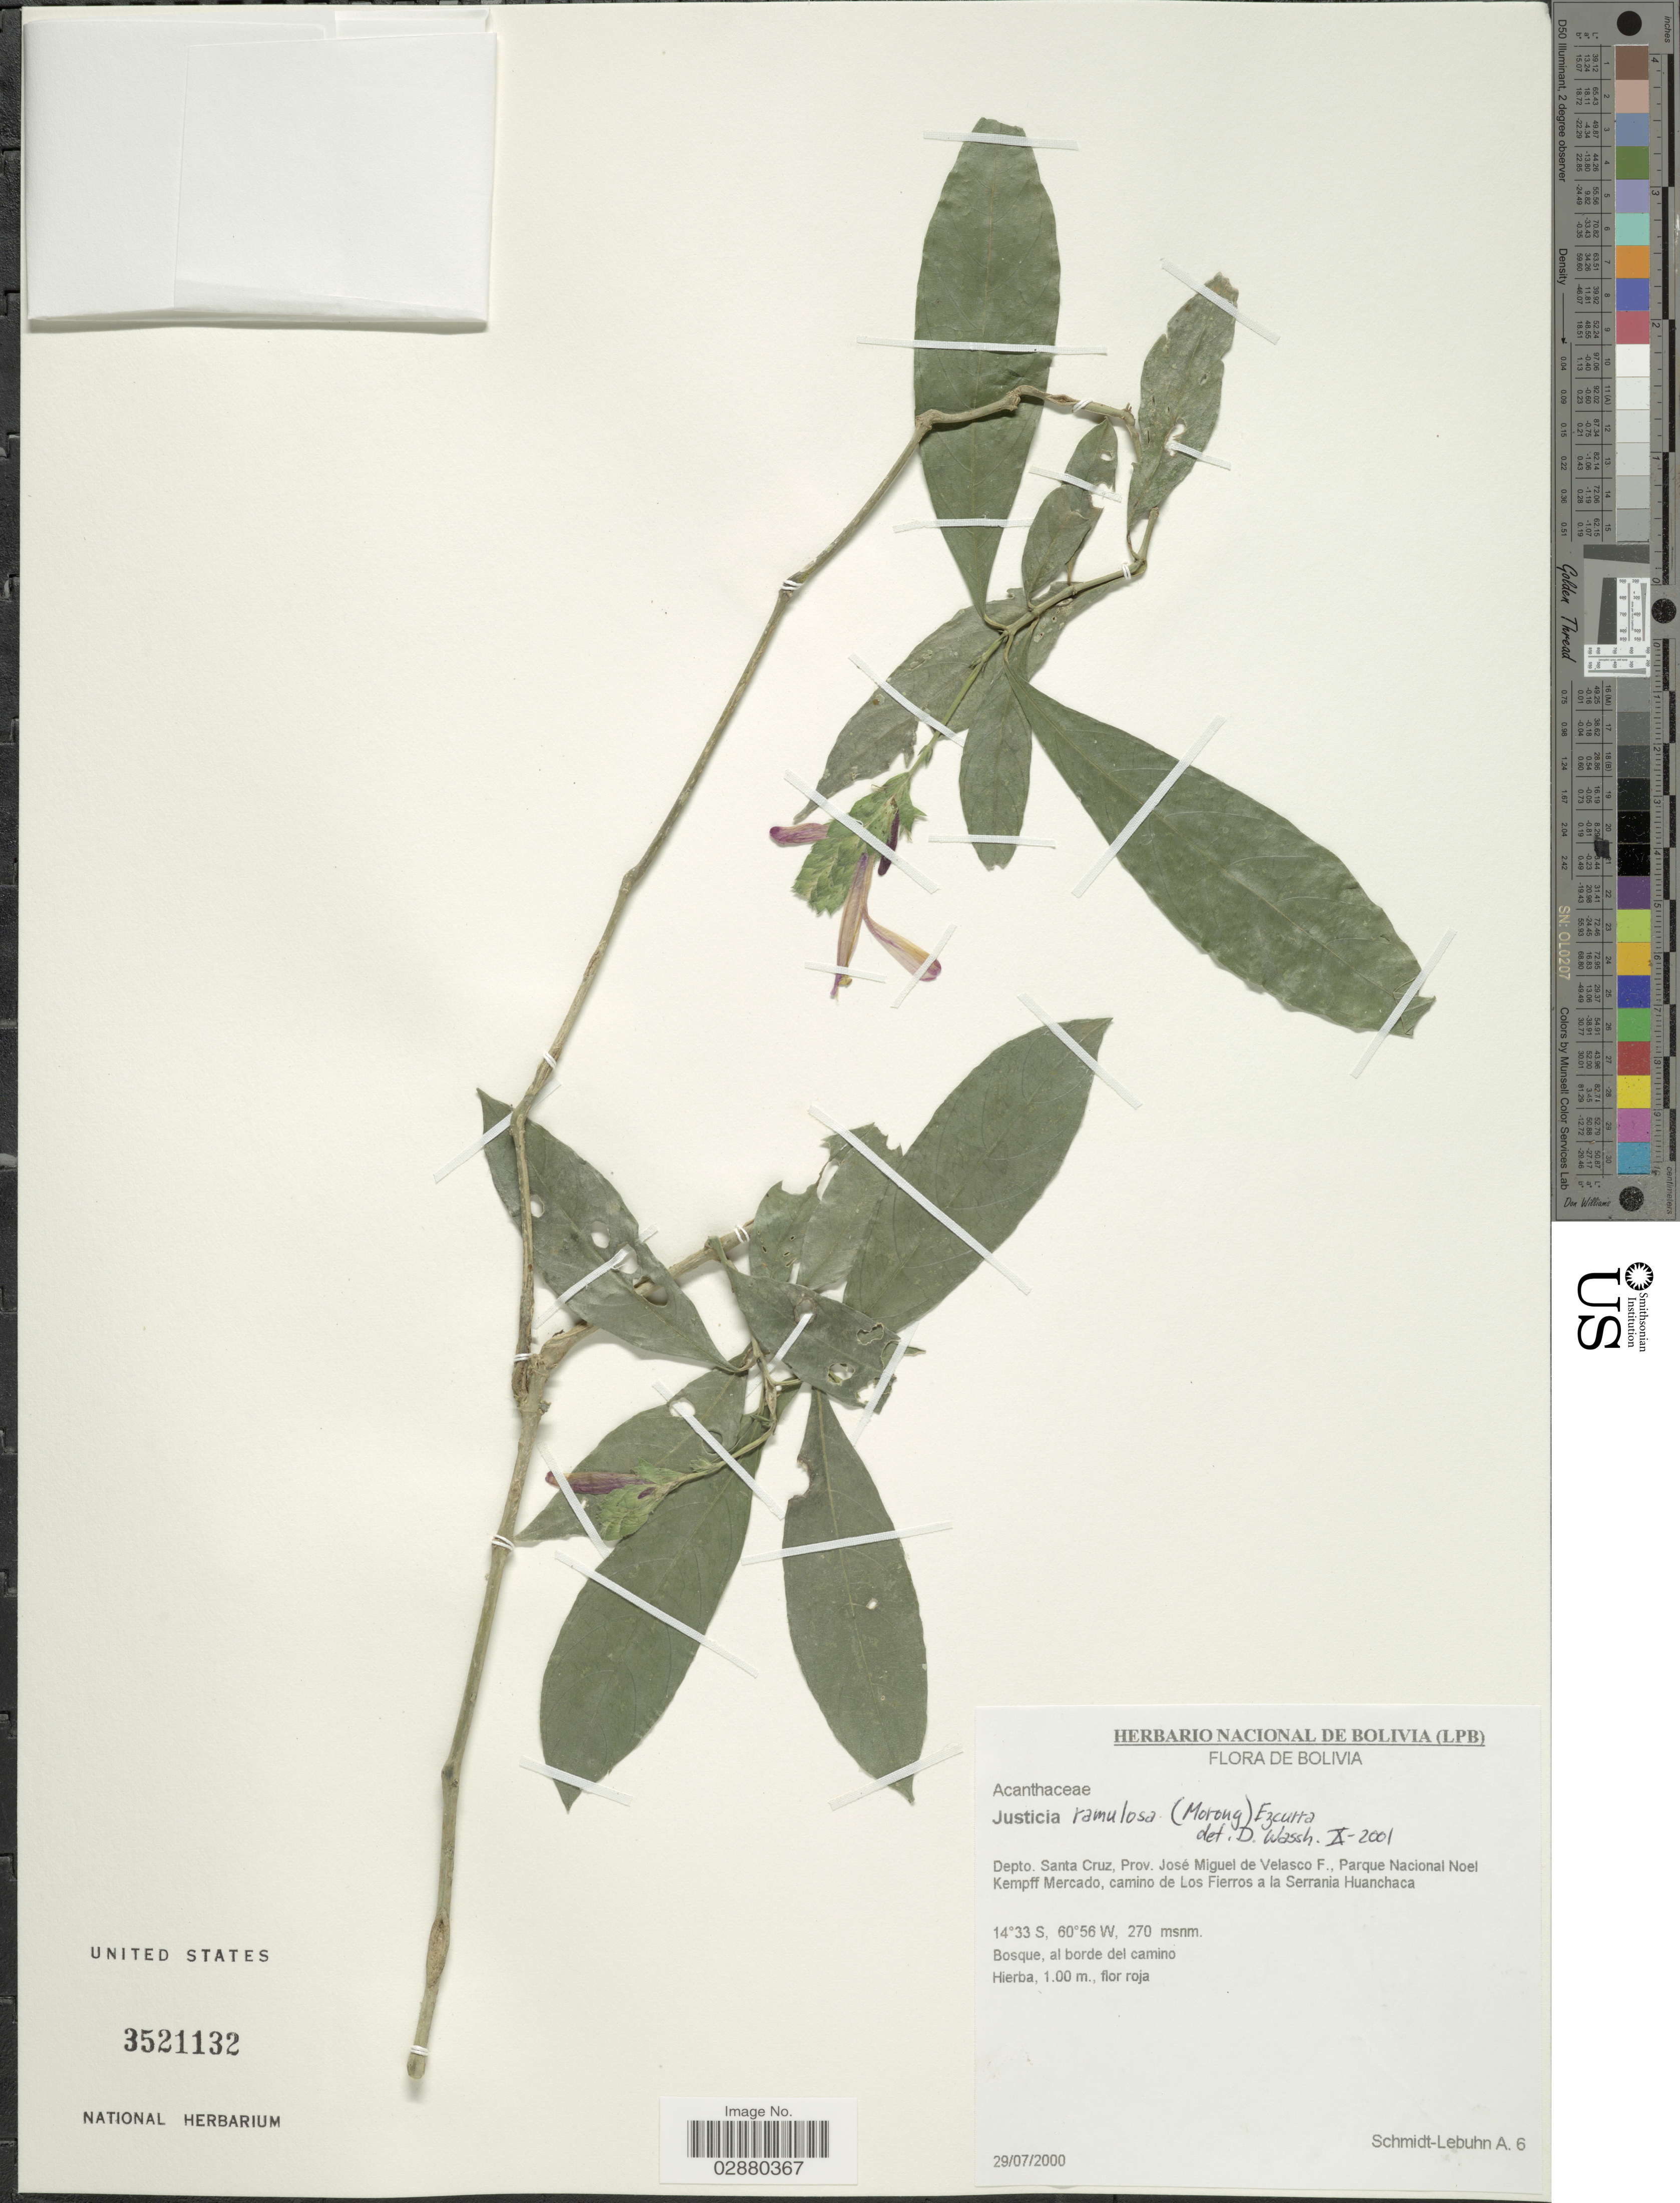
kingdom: Plantae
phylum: Tracheophyta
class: Magnoliopsida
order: Lamiales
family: Acanthaceae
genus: Justicia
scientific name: Justicia ramulosa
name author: (Morong) V.A.W. Graham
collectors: A. Schmidt-Lebuhn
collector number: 6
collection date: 2000-07-29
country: Bolivia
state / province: Santa Cruz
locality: Depto. Santa Cruz, Prov. José Miguel de Velasco F., Parque Nacional Noel Kempff Mercado, camino de Los Fierros a la Serrania Huanchaca.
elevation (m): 270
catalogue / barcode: US 3521132